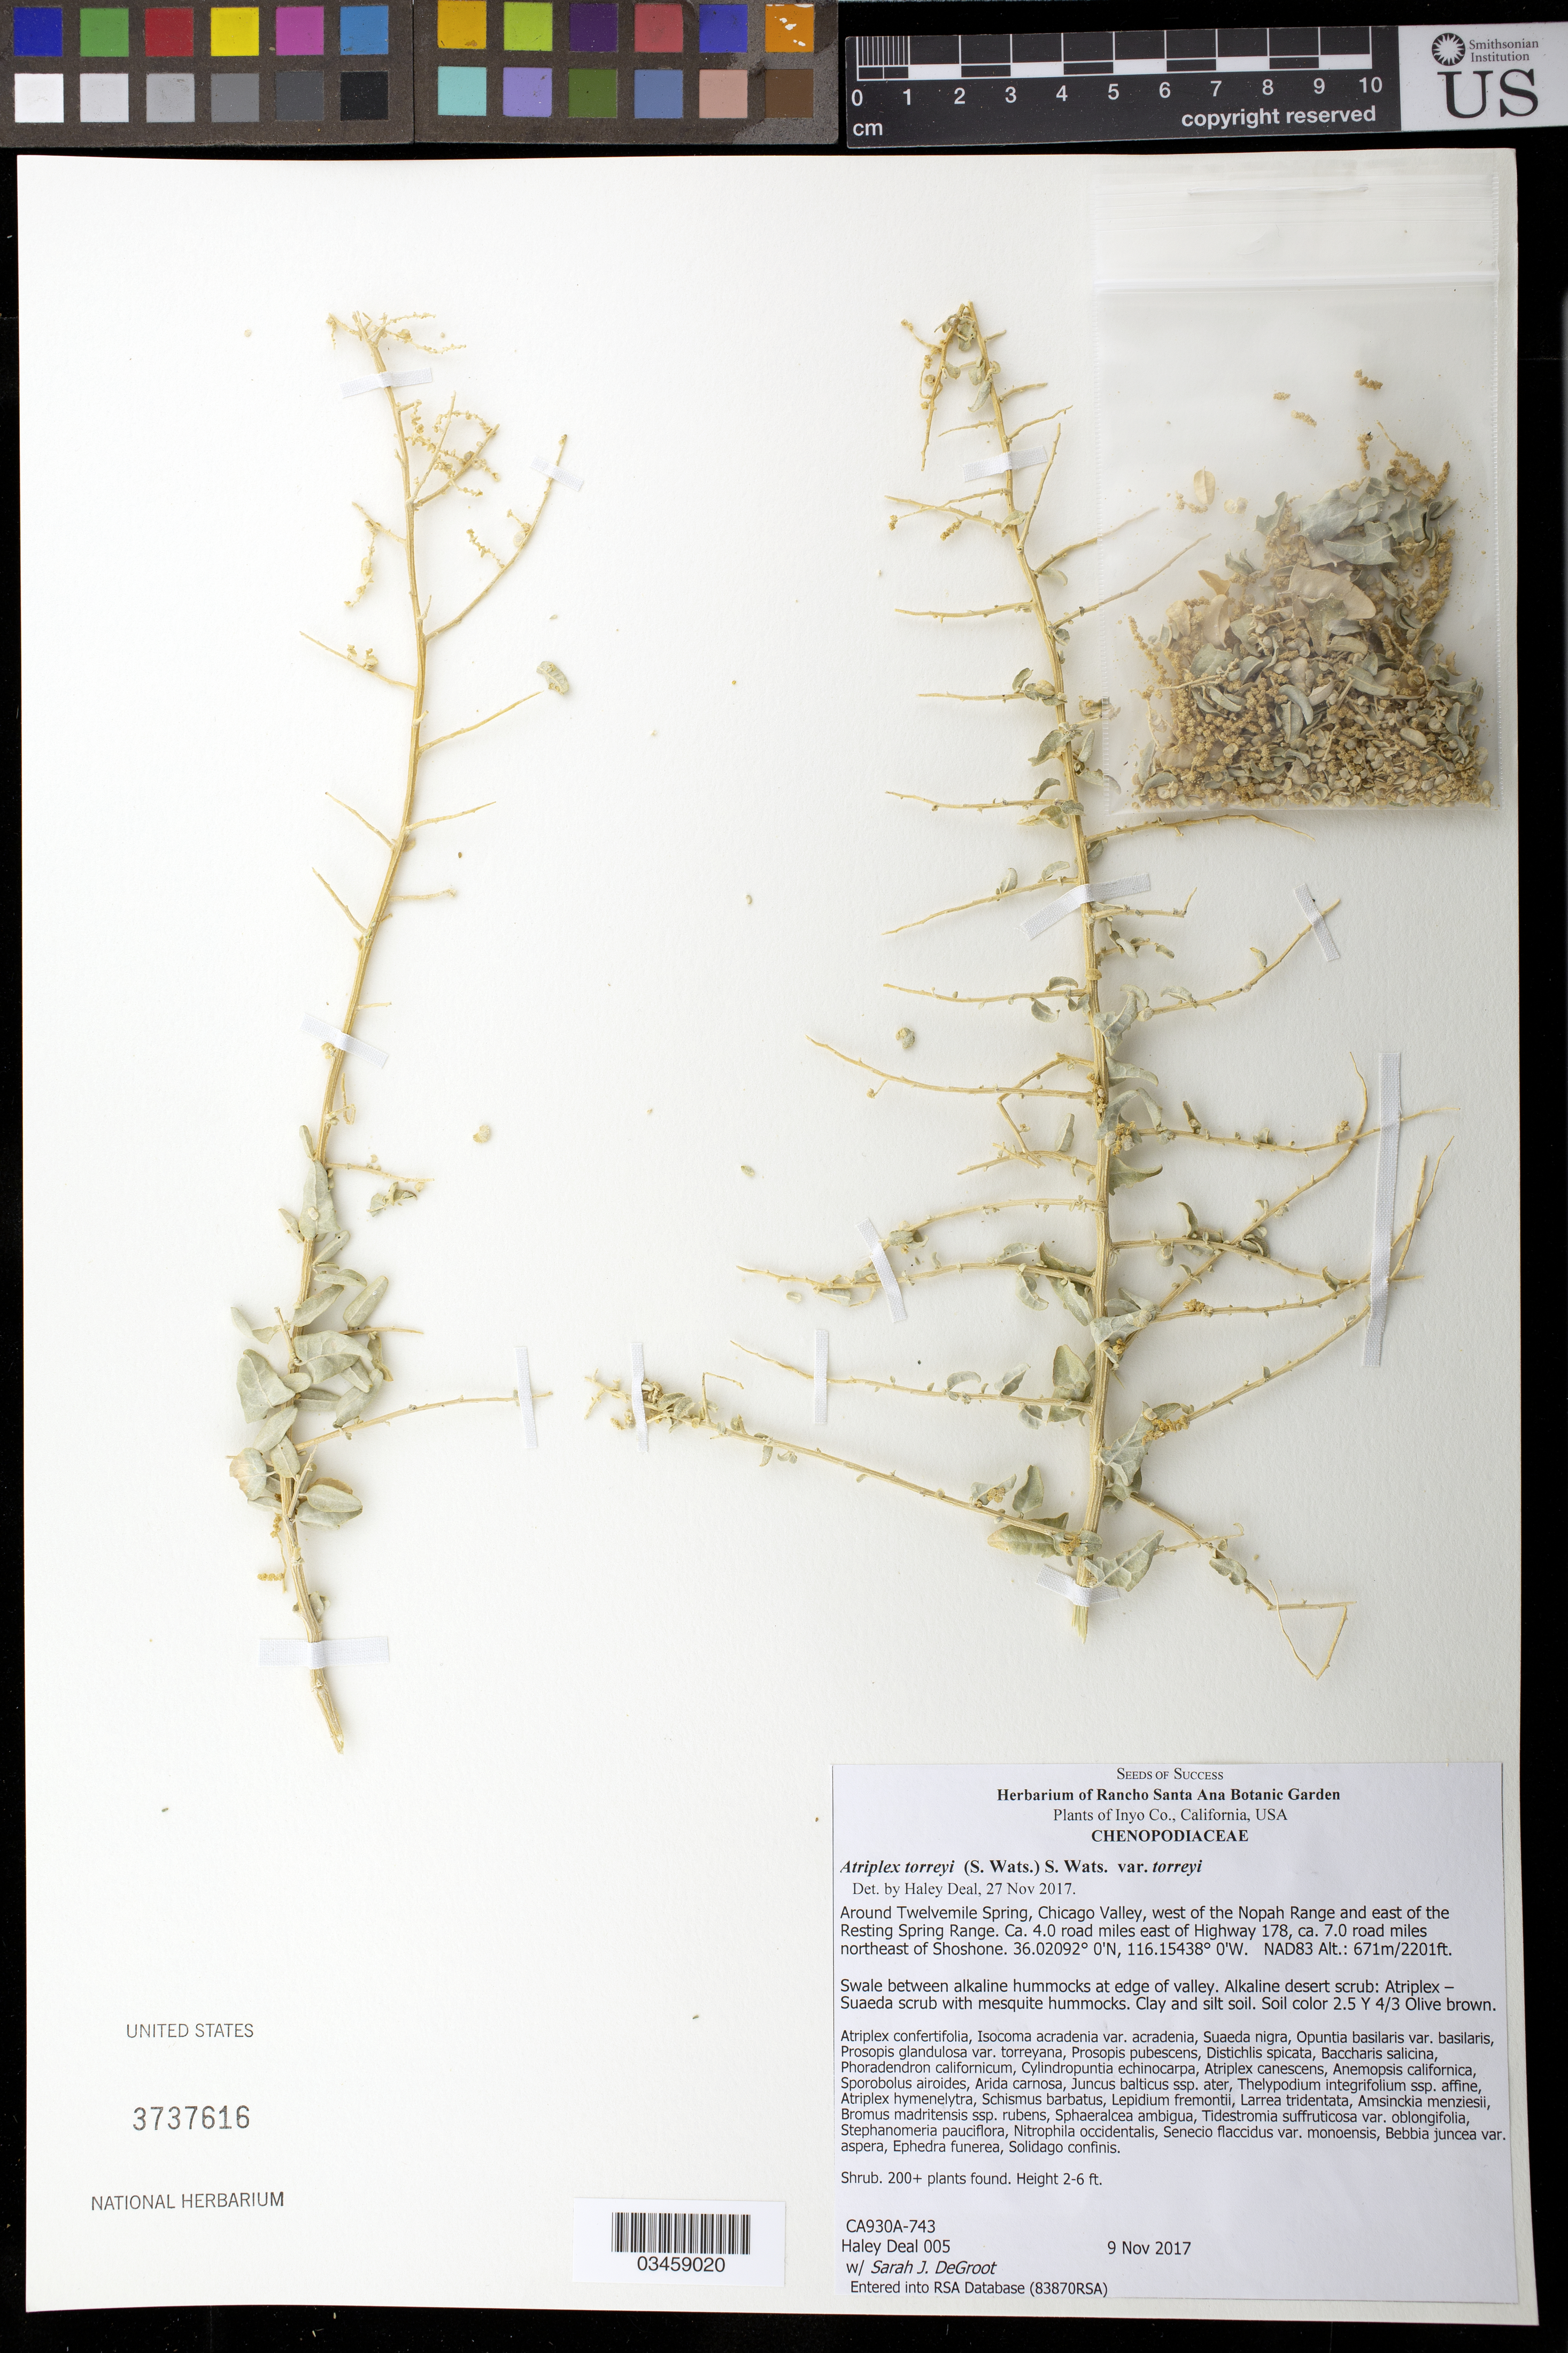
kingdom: Plantae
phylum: Tracheophyta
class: Magnoliopsida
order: Caryophyllales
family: Amaranthaceae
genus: Atriplex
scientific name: Atriplex torreyi var. torreyi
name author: (S. Watson) S. Watson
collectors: H. Deal & S. De Groot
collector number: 005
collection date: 2017-11-09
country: United States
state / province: California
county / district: Inyo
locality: Around Twelvemile Spring, Chicago Valley, W of the Nopah Range and E of the Resting Spring Range, 4 road mi. E of Hwy 178, 7 road mi. NE of Shoshone.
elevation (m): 671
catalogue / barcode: US 3737616